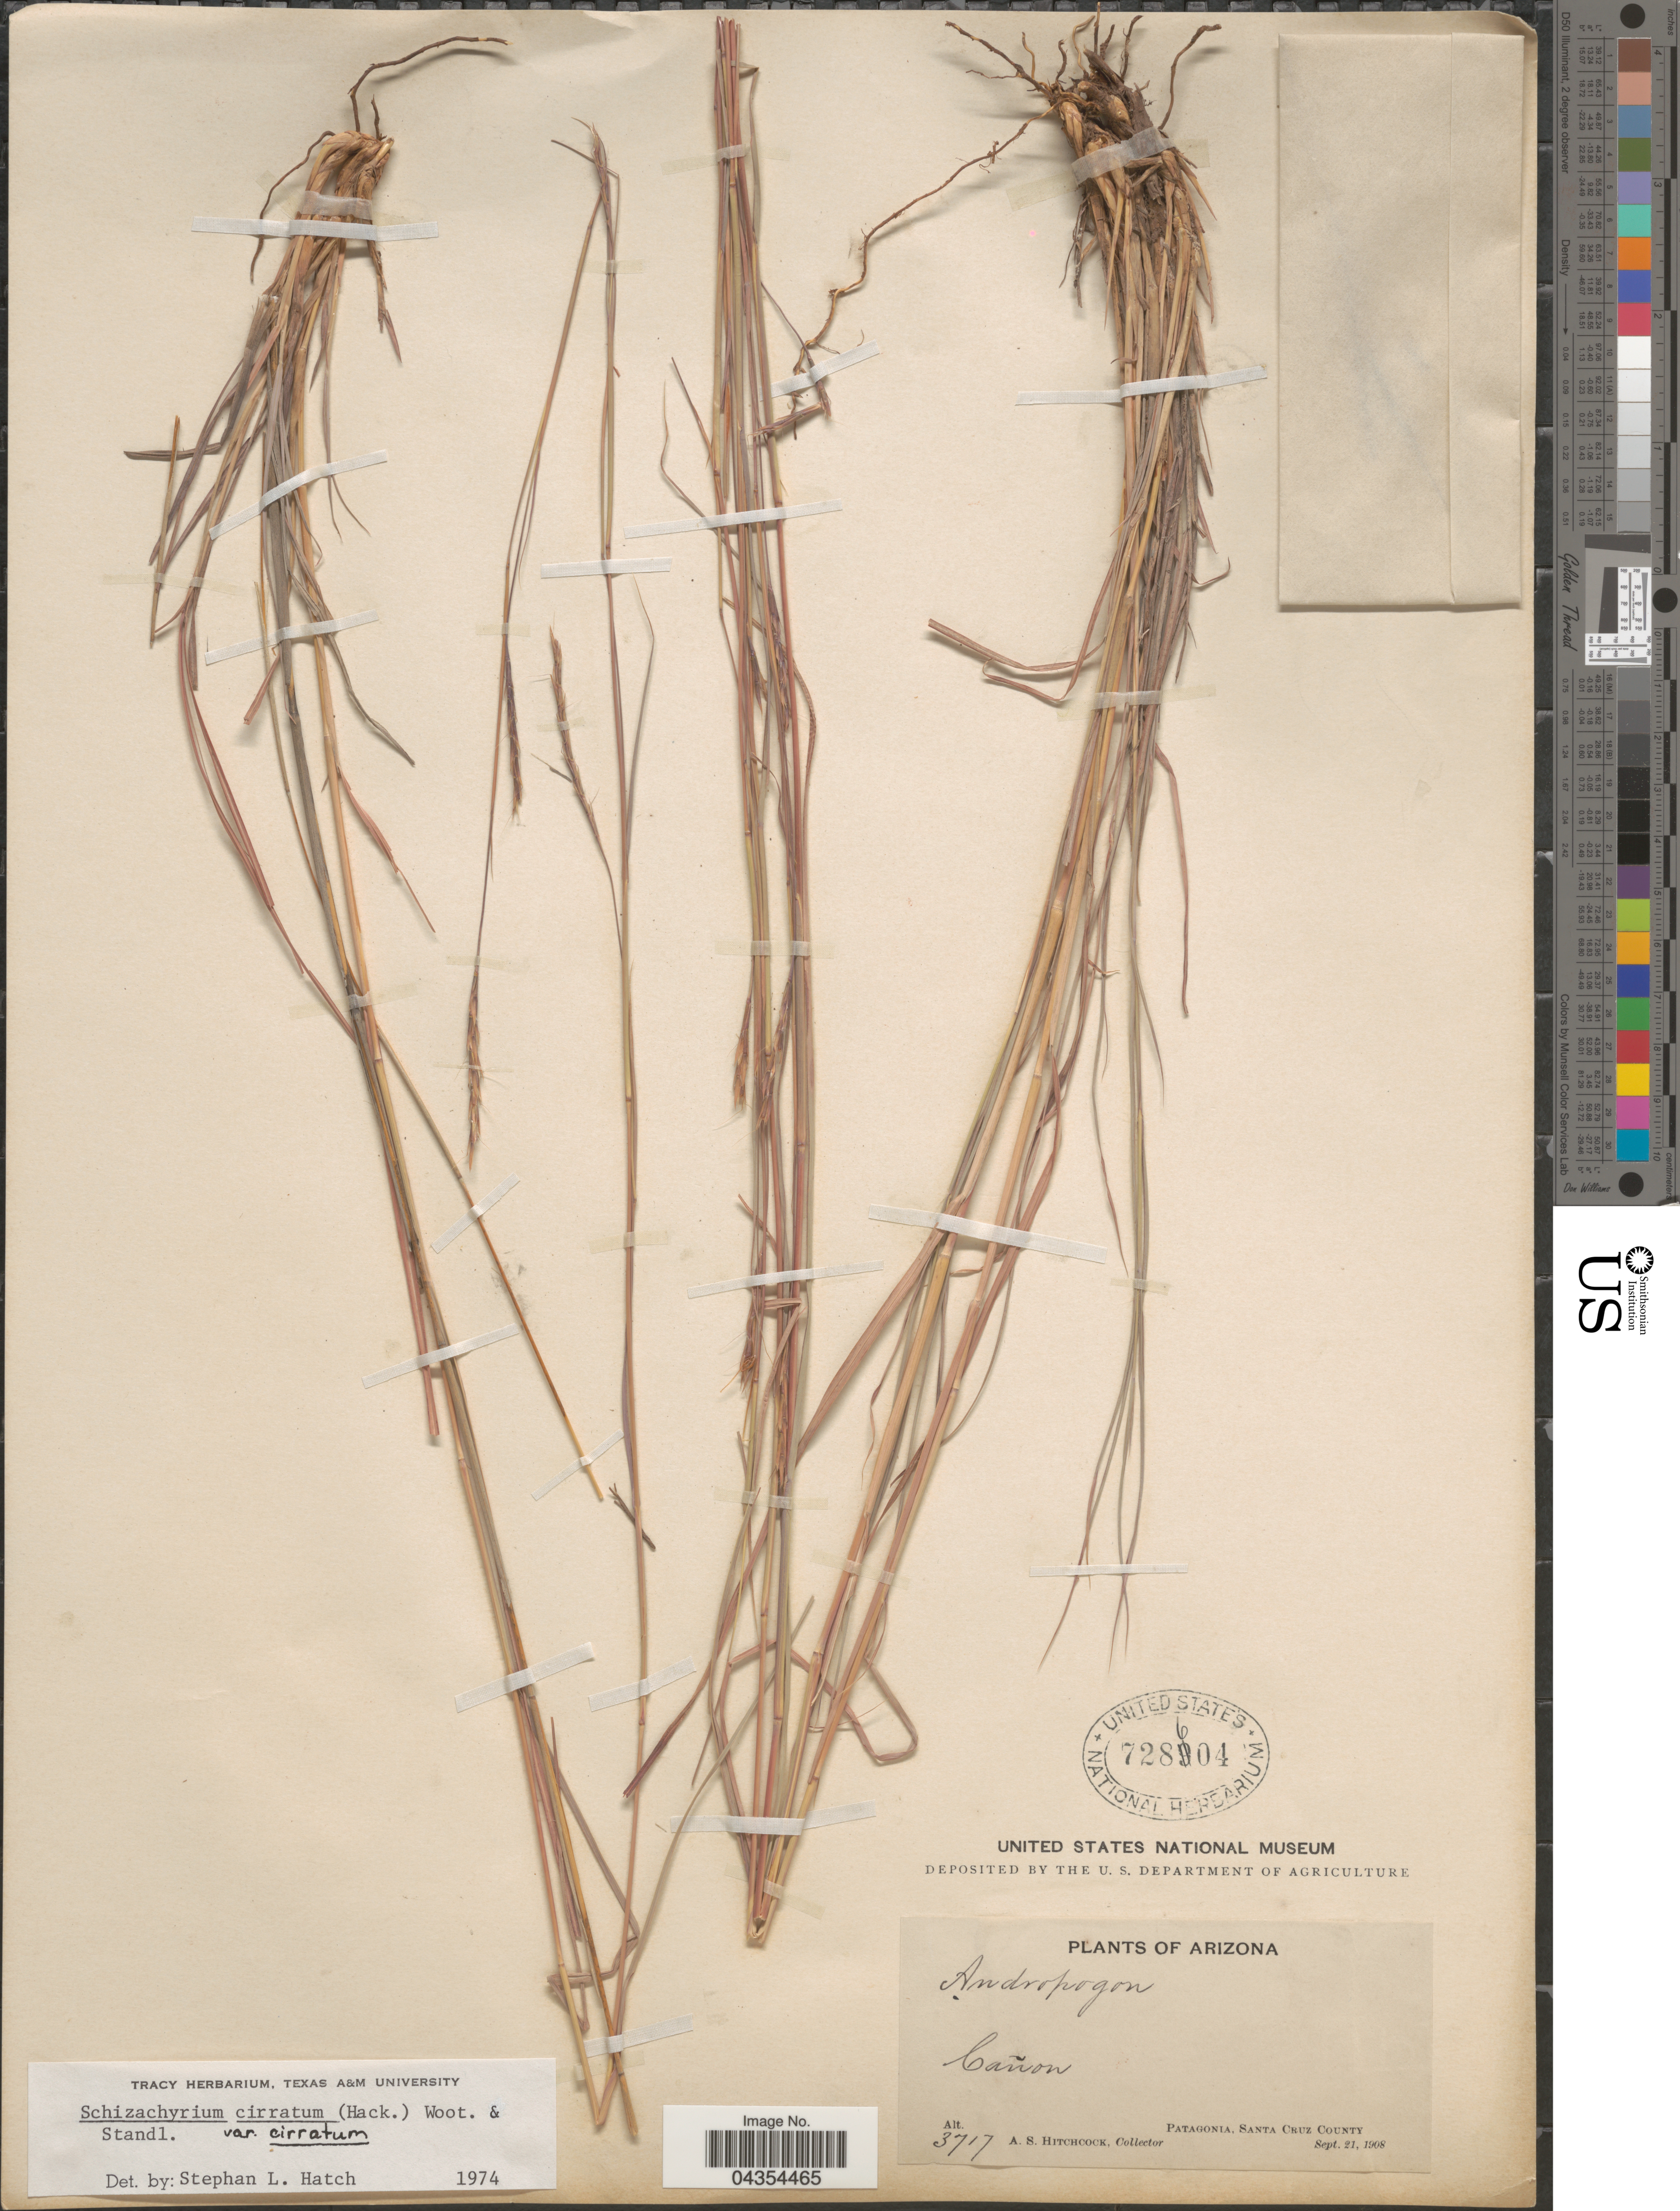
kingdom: Plantae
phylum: Tracheophyta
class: Liliopsida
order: Poales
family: Poaceae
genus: Schizachyrium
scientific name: Schizachyrium cirratum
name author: (Hack.) Wooton & Standl.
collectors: A. S. Hitchcock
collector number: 3717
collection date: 1908-09-21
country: United States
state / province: Arizona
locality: Cañon. Patagonia, Santa Cruz County.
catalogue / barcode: US 728604